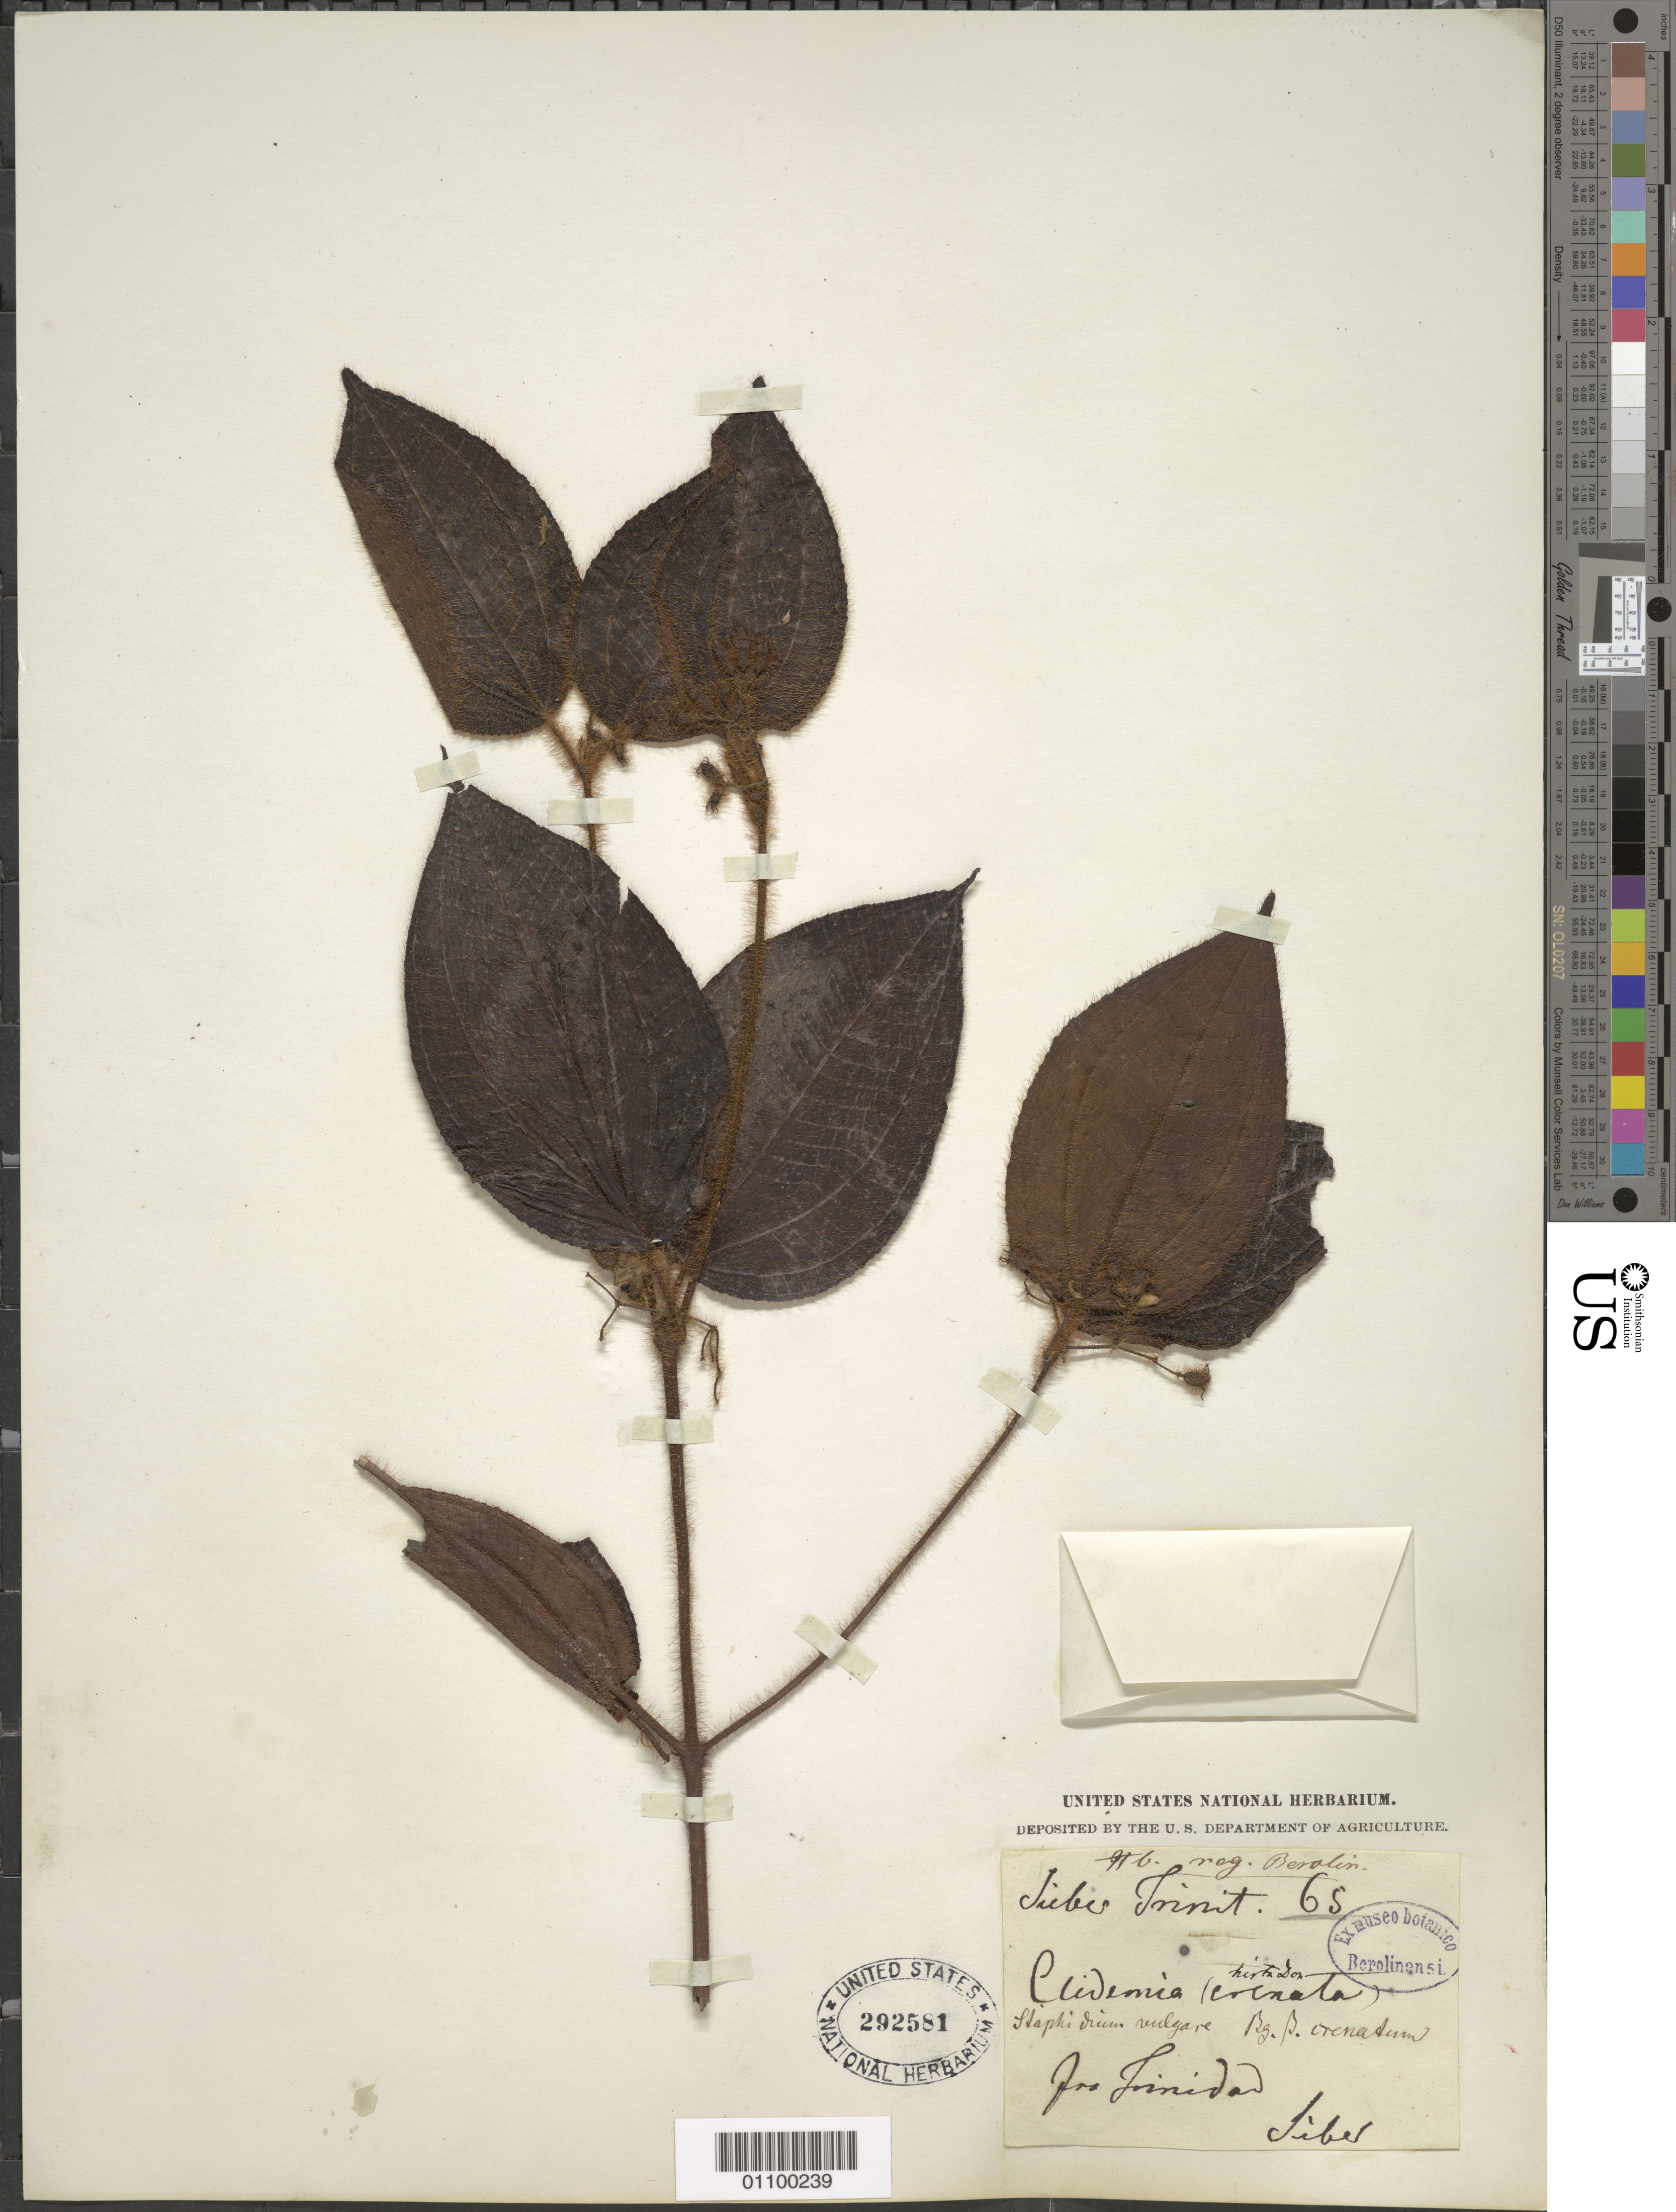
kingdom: Plantae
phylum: Tracheophyta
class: Magnoliopsida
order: Myrtales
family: Melastomataceae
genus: Clidemia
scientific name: Clidemia hirta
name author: (L.) D. Don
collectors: -- Sieber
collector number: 65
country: Trinidad and Tobago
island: Trinidad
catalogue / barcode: US 292581